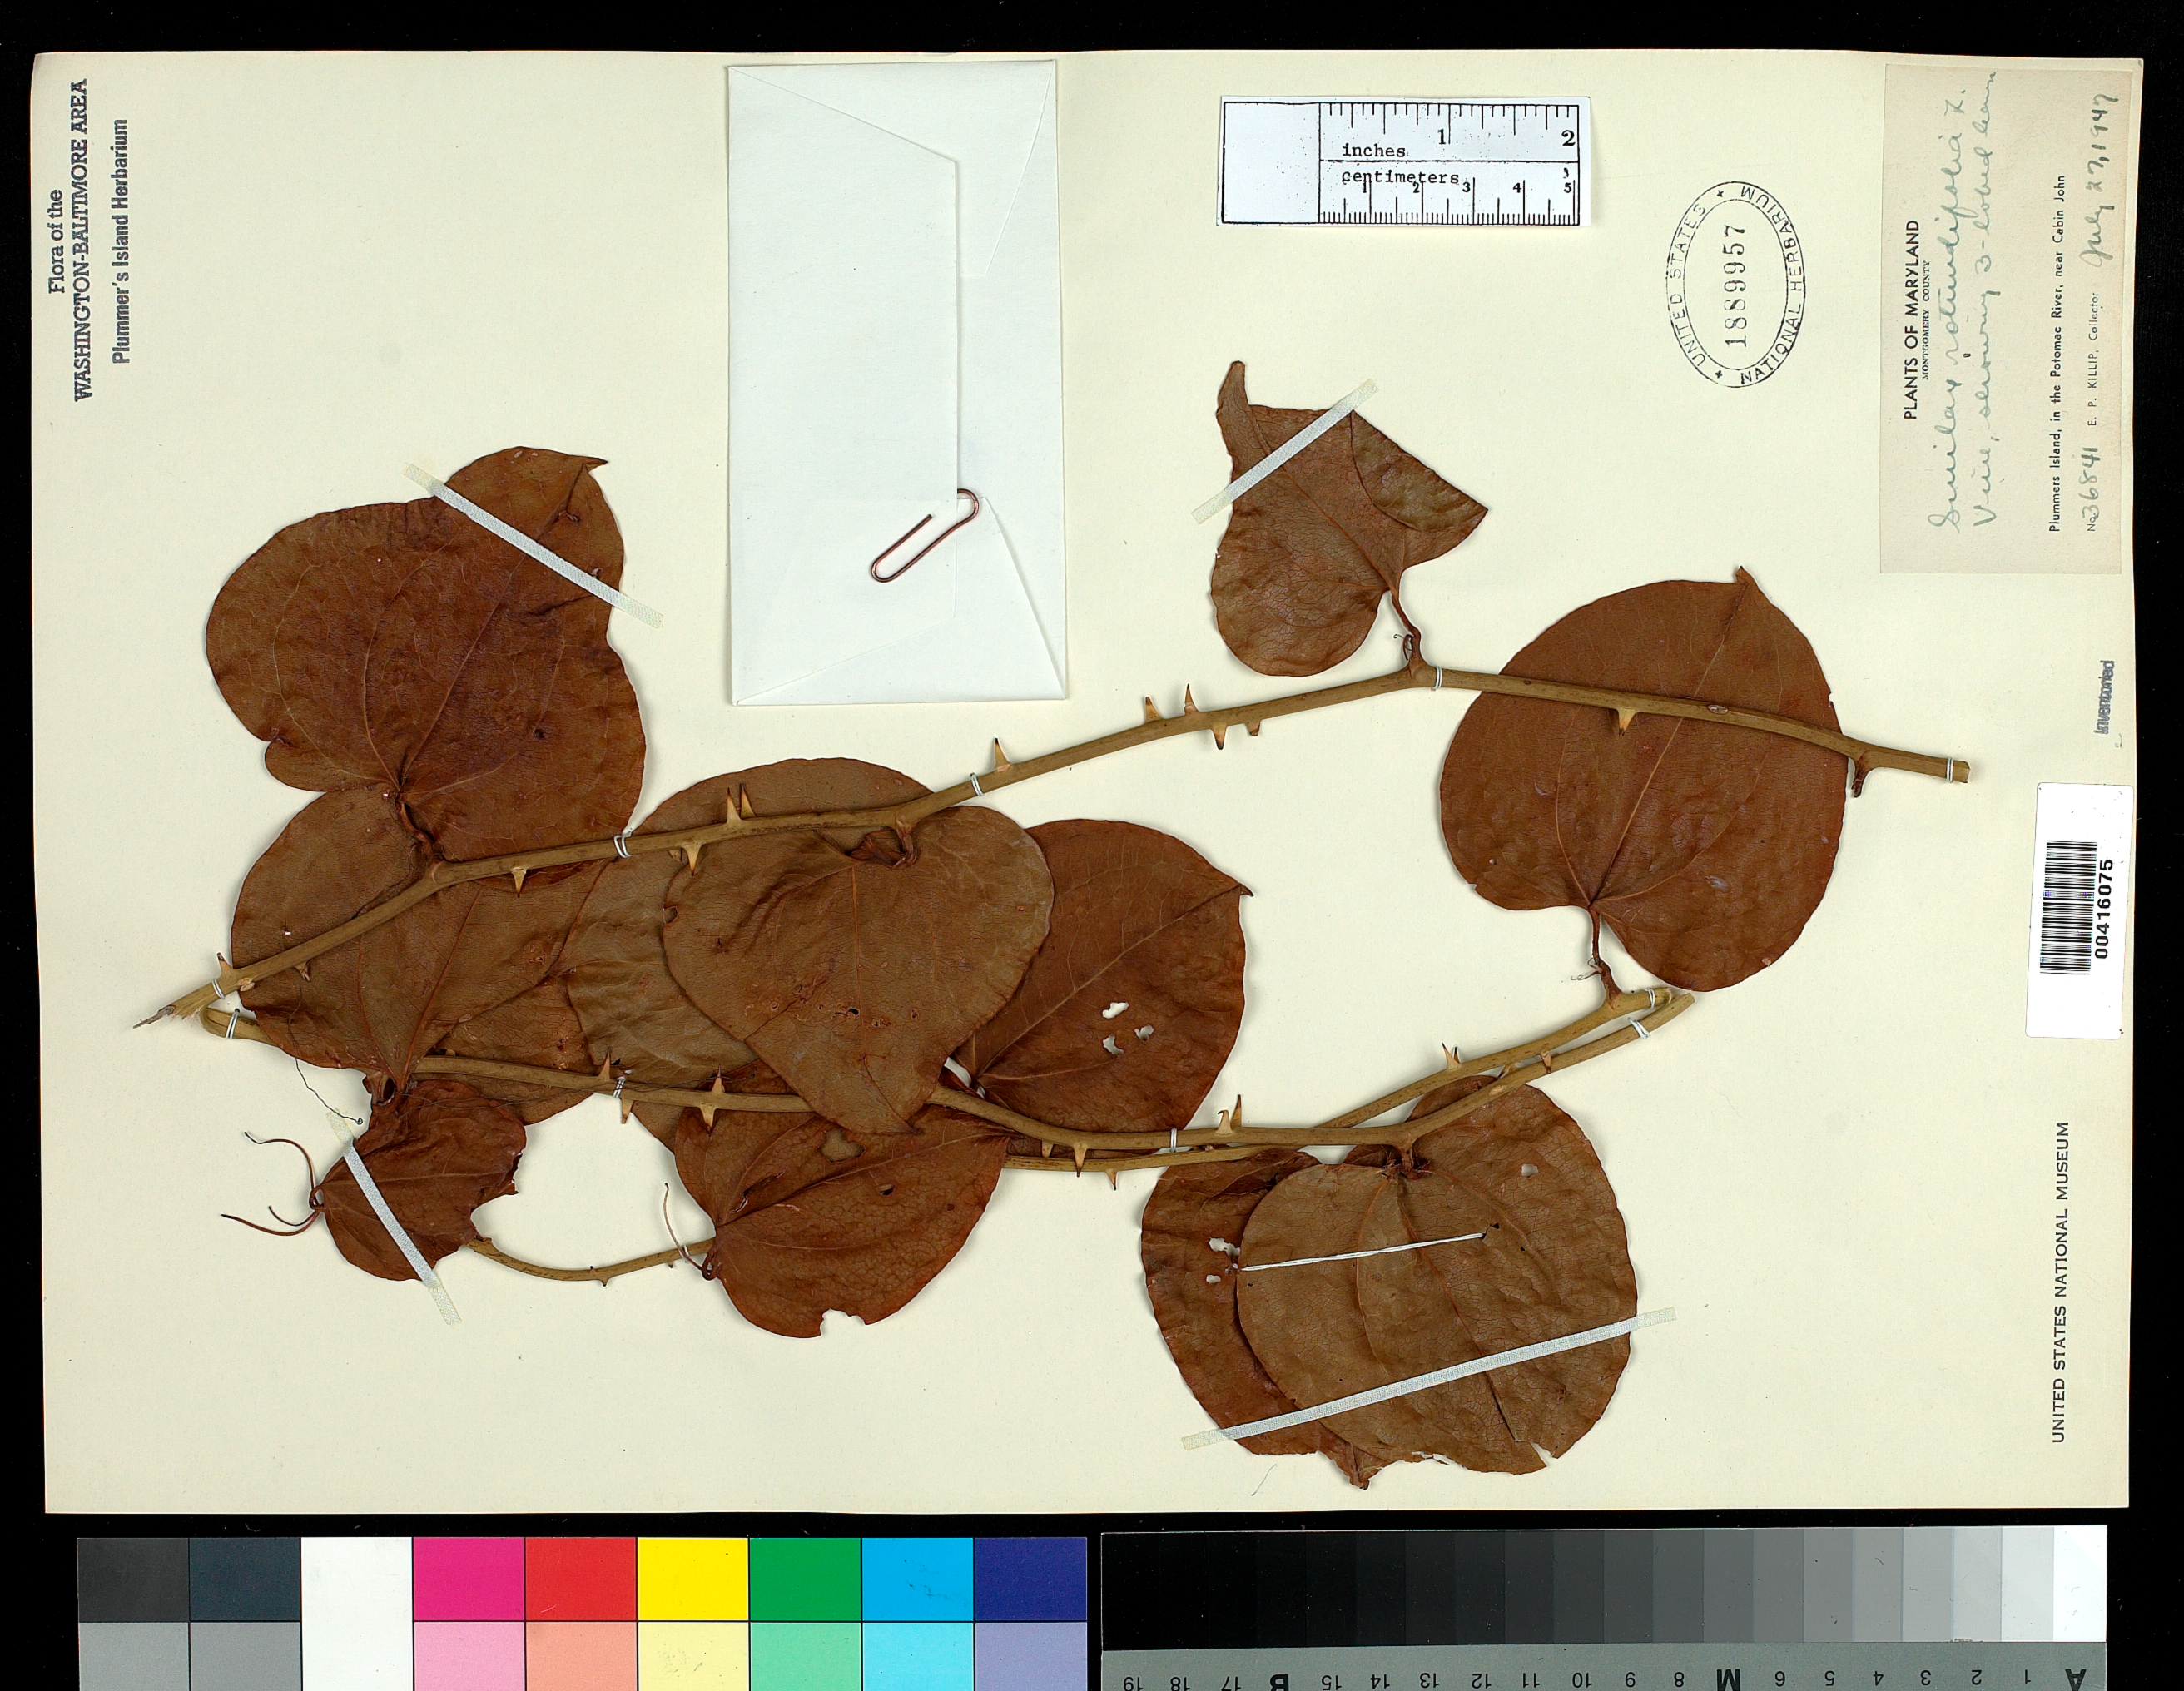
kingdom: Plantae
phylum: Tracheophyta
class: Liliopsida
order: Liliales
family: Smilacaceae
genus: Smilax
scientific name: Smilax rotundifolia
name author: L.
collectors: E. P. Killip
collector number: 36841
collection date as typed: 27 Jul 1947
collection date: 1947-07-27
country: United States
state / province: Maryland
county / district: Montgomery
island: Plummers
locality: Plummer's Island C. & O. Canal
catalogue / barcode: US 1889957